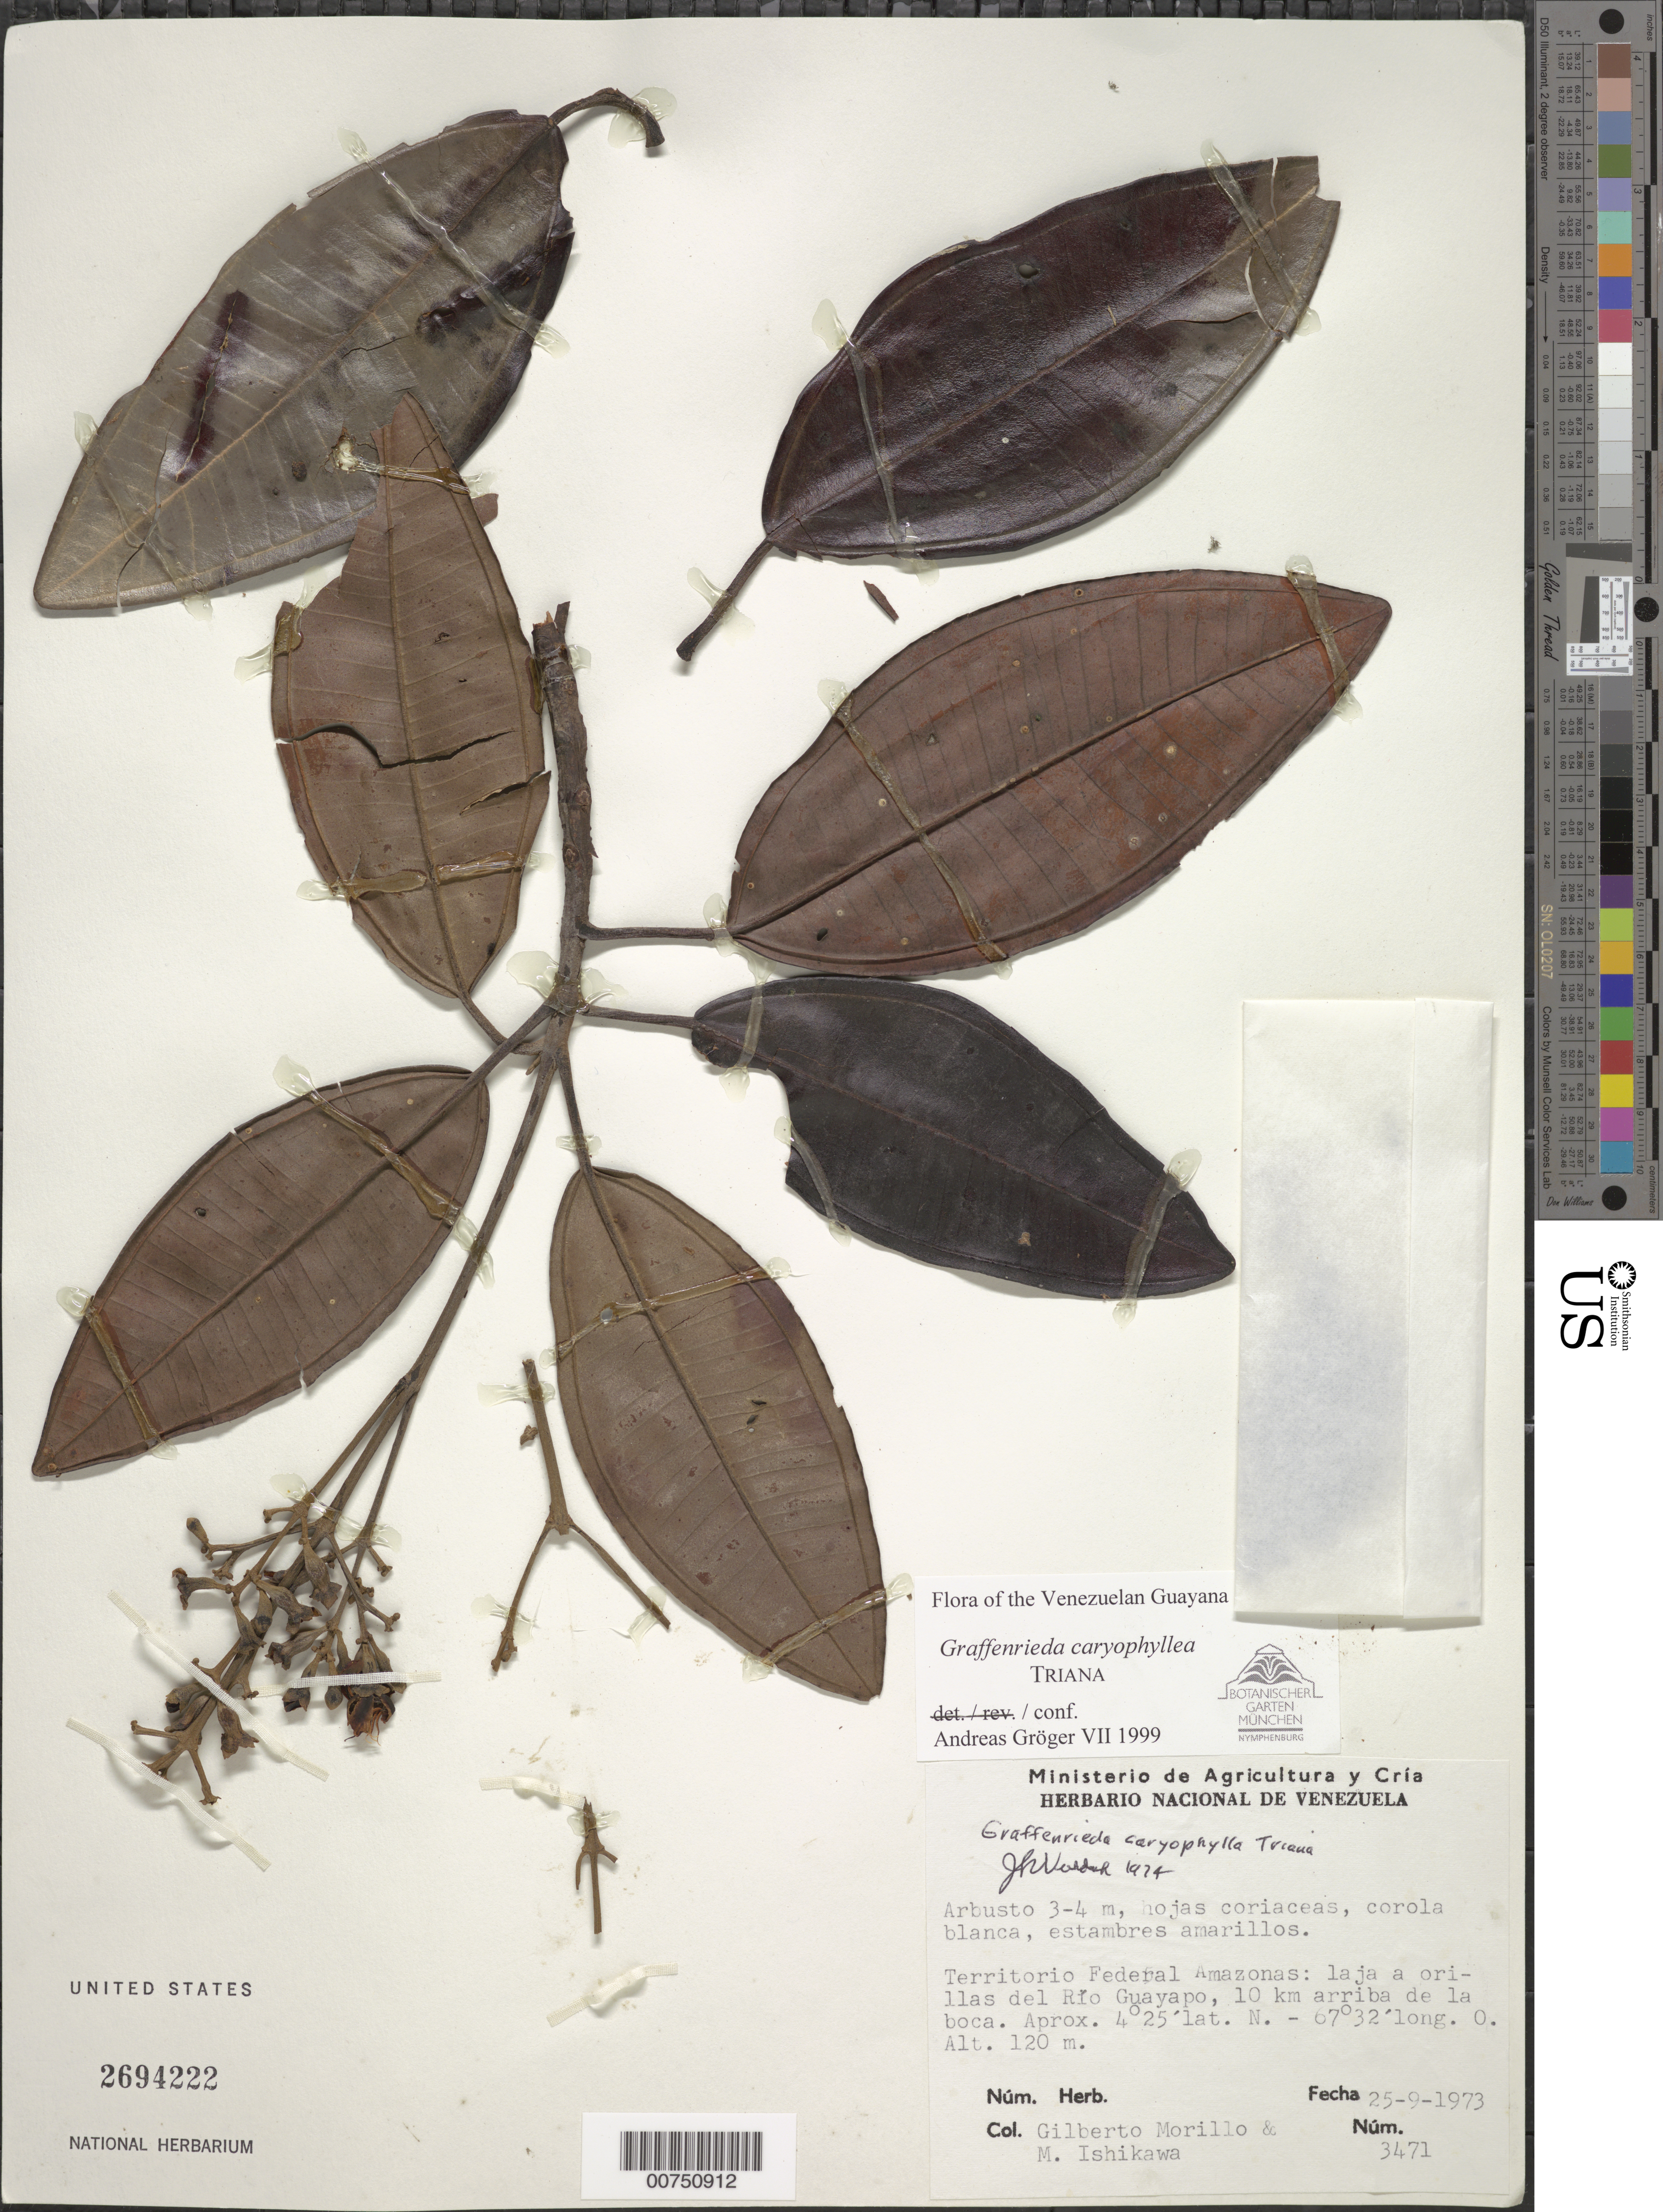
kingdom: Plantae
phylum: Tracheophyta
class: Magnoliopsida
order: Myrtales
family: Melastomataceae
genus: Graffenrieda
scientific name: Graffenrieda caryophyllea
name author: Triana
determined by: Gröger, A.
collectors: G. Morillo & M. Ishikawa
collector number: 3471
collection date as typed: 25-Sep-73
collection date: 1973-09-25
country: Venezuela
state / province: Amazonas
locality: Río Guayapo (tributarío del Río Sipapo), 1 km arriba de la boca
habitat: Laja and along river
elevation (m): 120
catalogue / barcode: US 2694222